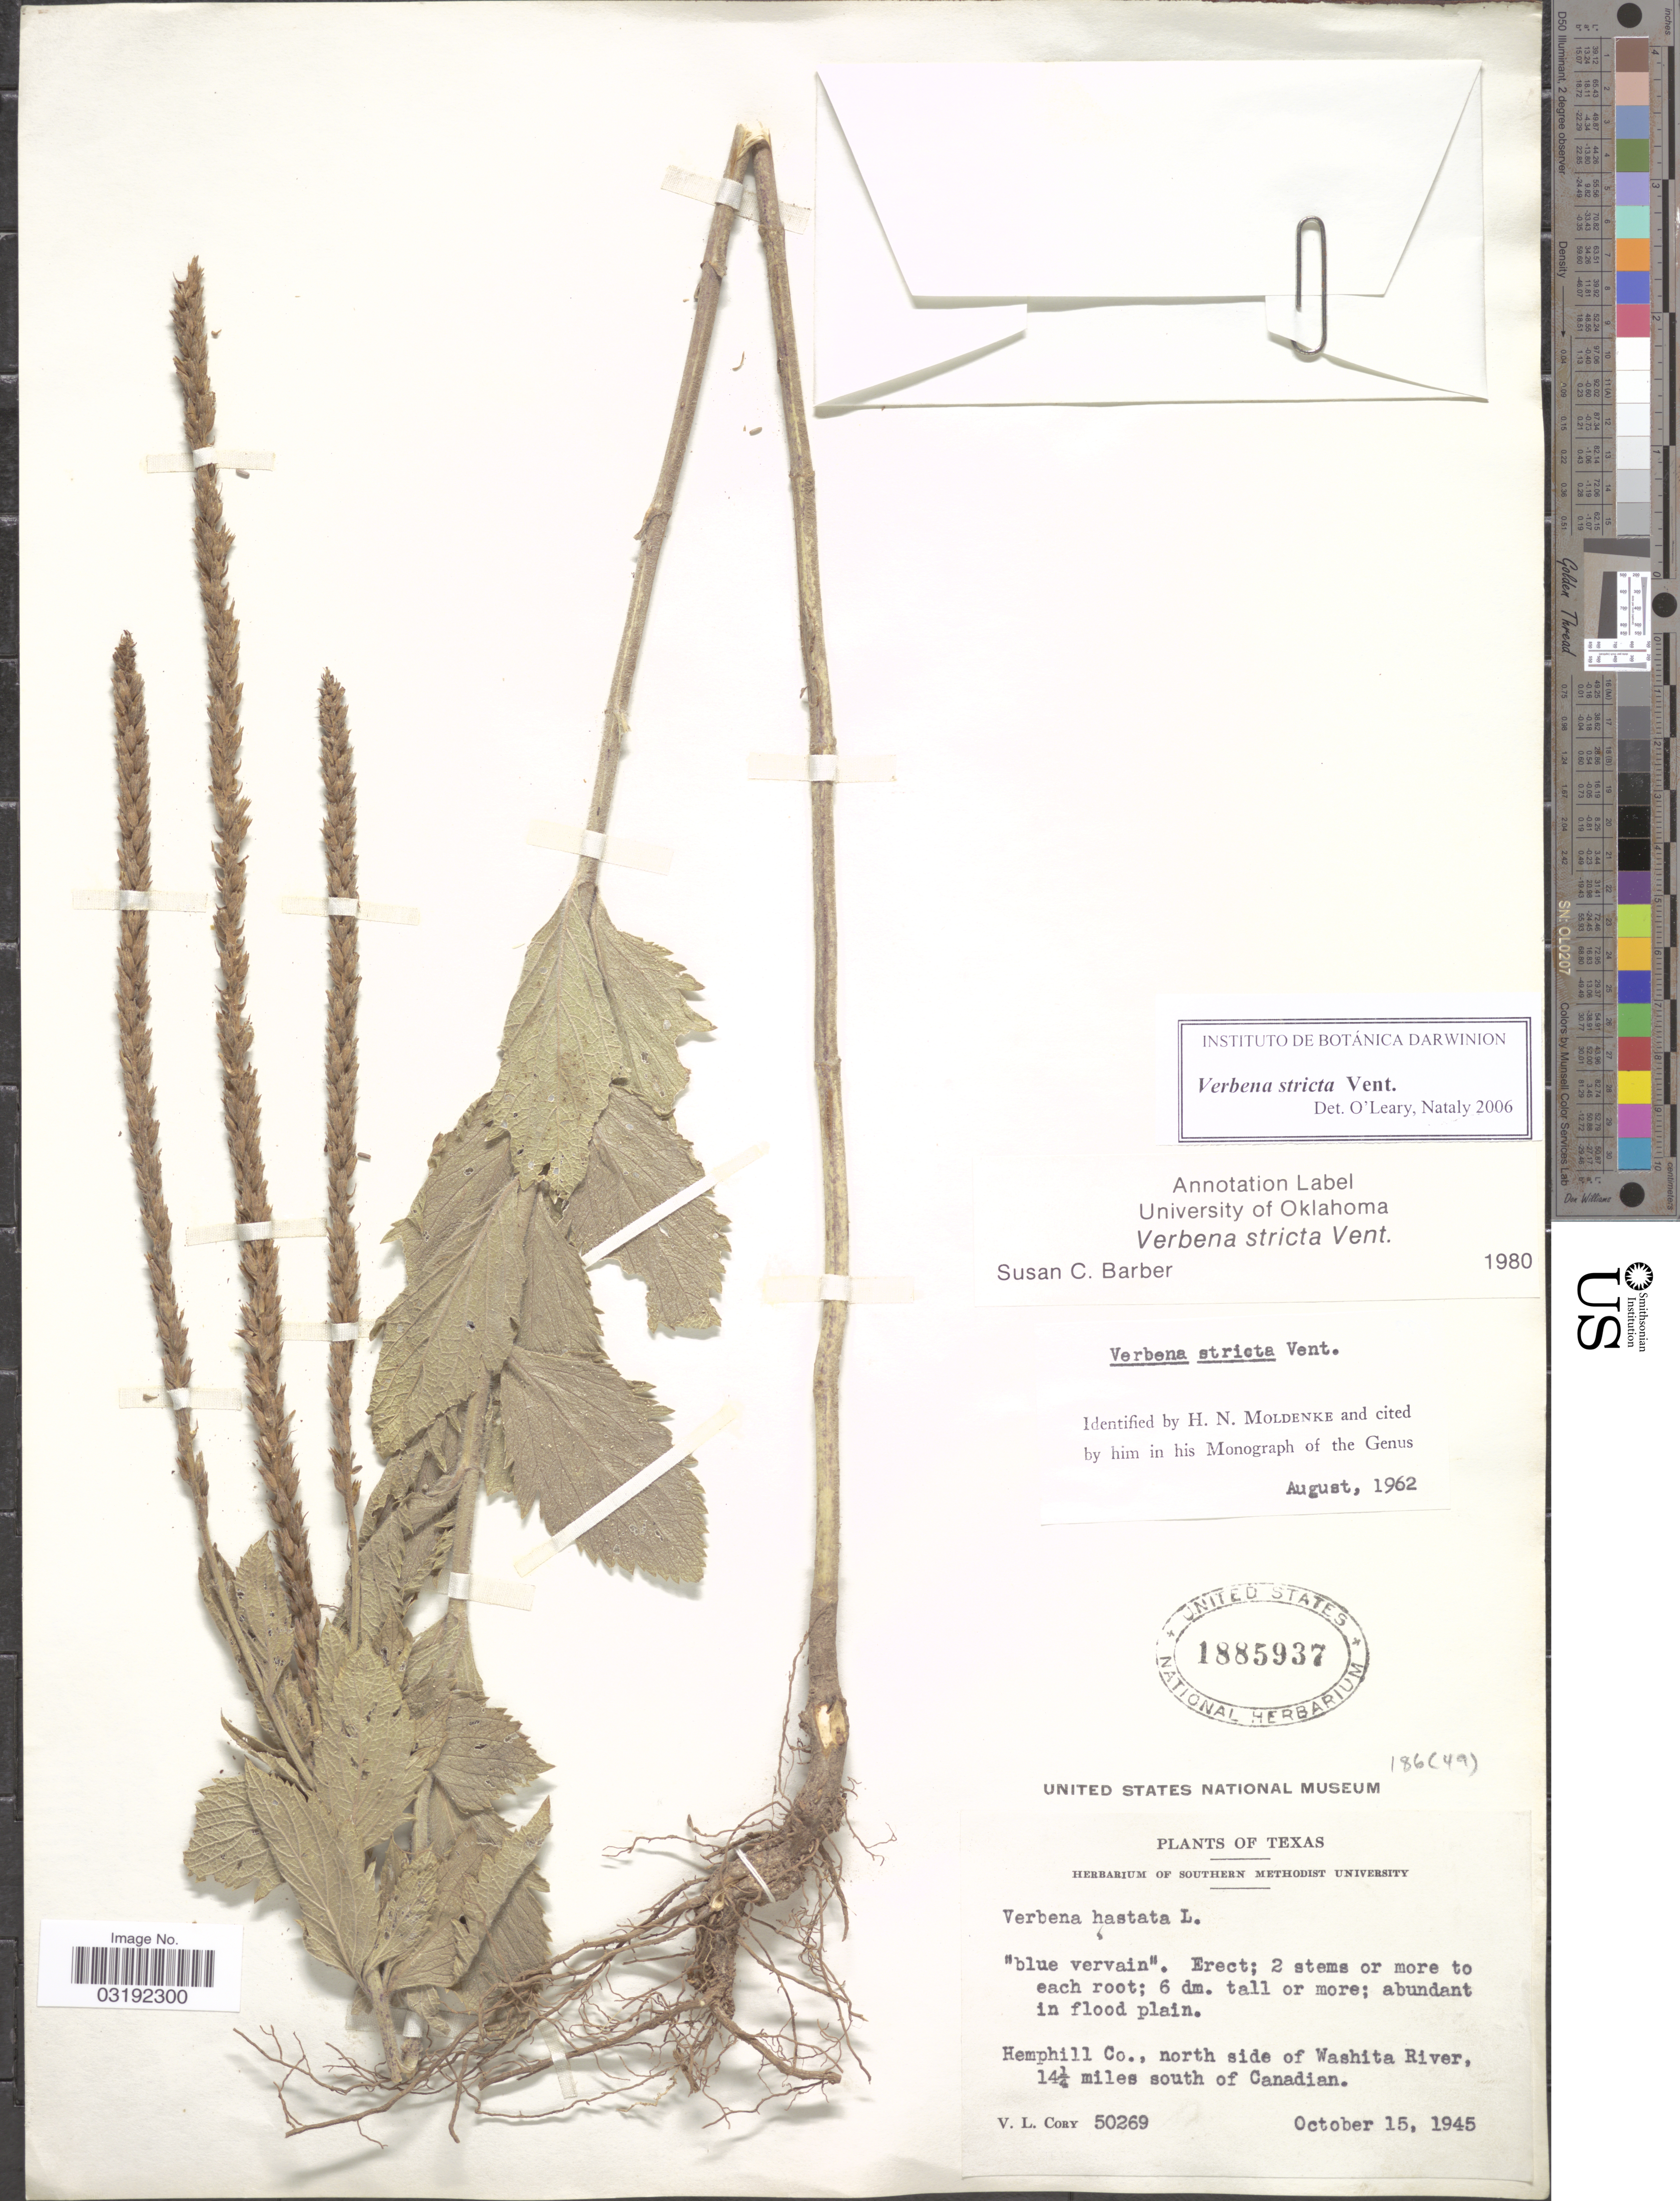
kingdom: Plantae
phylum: Tracheophyta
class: Magnoliopsida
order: Lamiales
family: Verbenaceae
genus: Verbena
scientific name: Verbena stricta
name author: Vent.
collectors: V. Cory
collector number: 50269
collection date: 1945-10-15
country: United States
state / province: Texas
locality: Hemphill Co., north side of Washita River, 14¼ miles south of Canadian.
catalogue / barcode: US 1885937